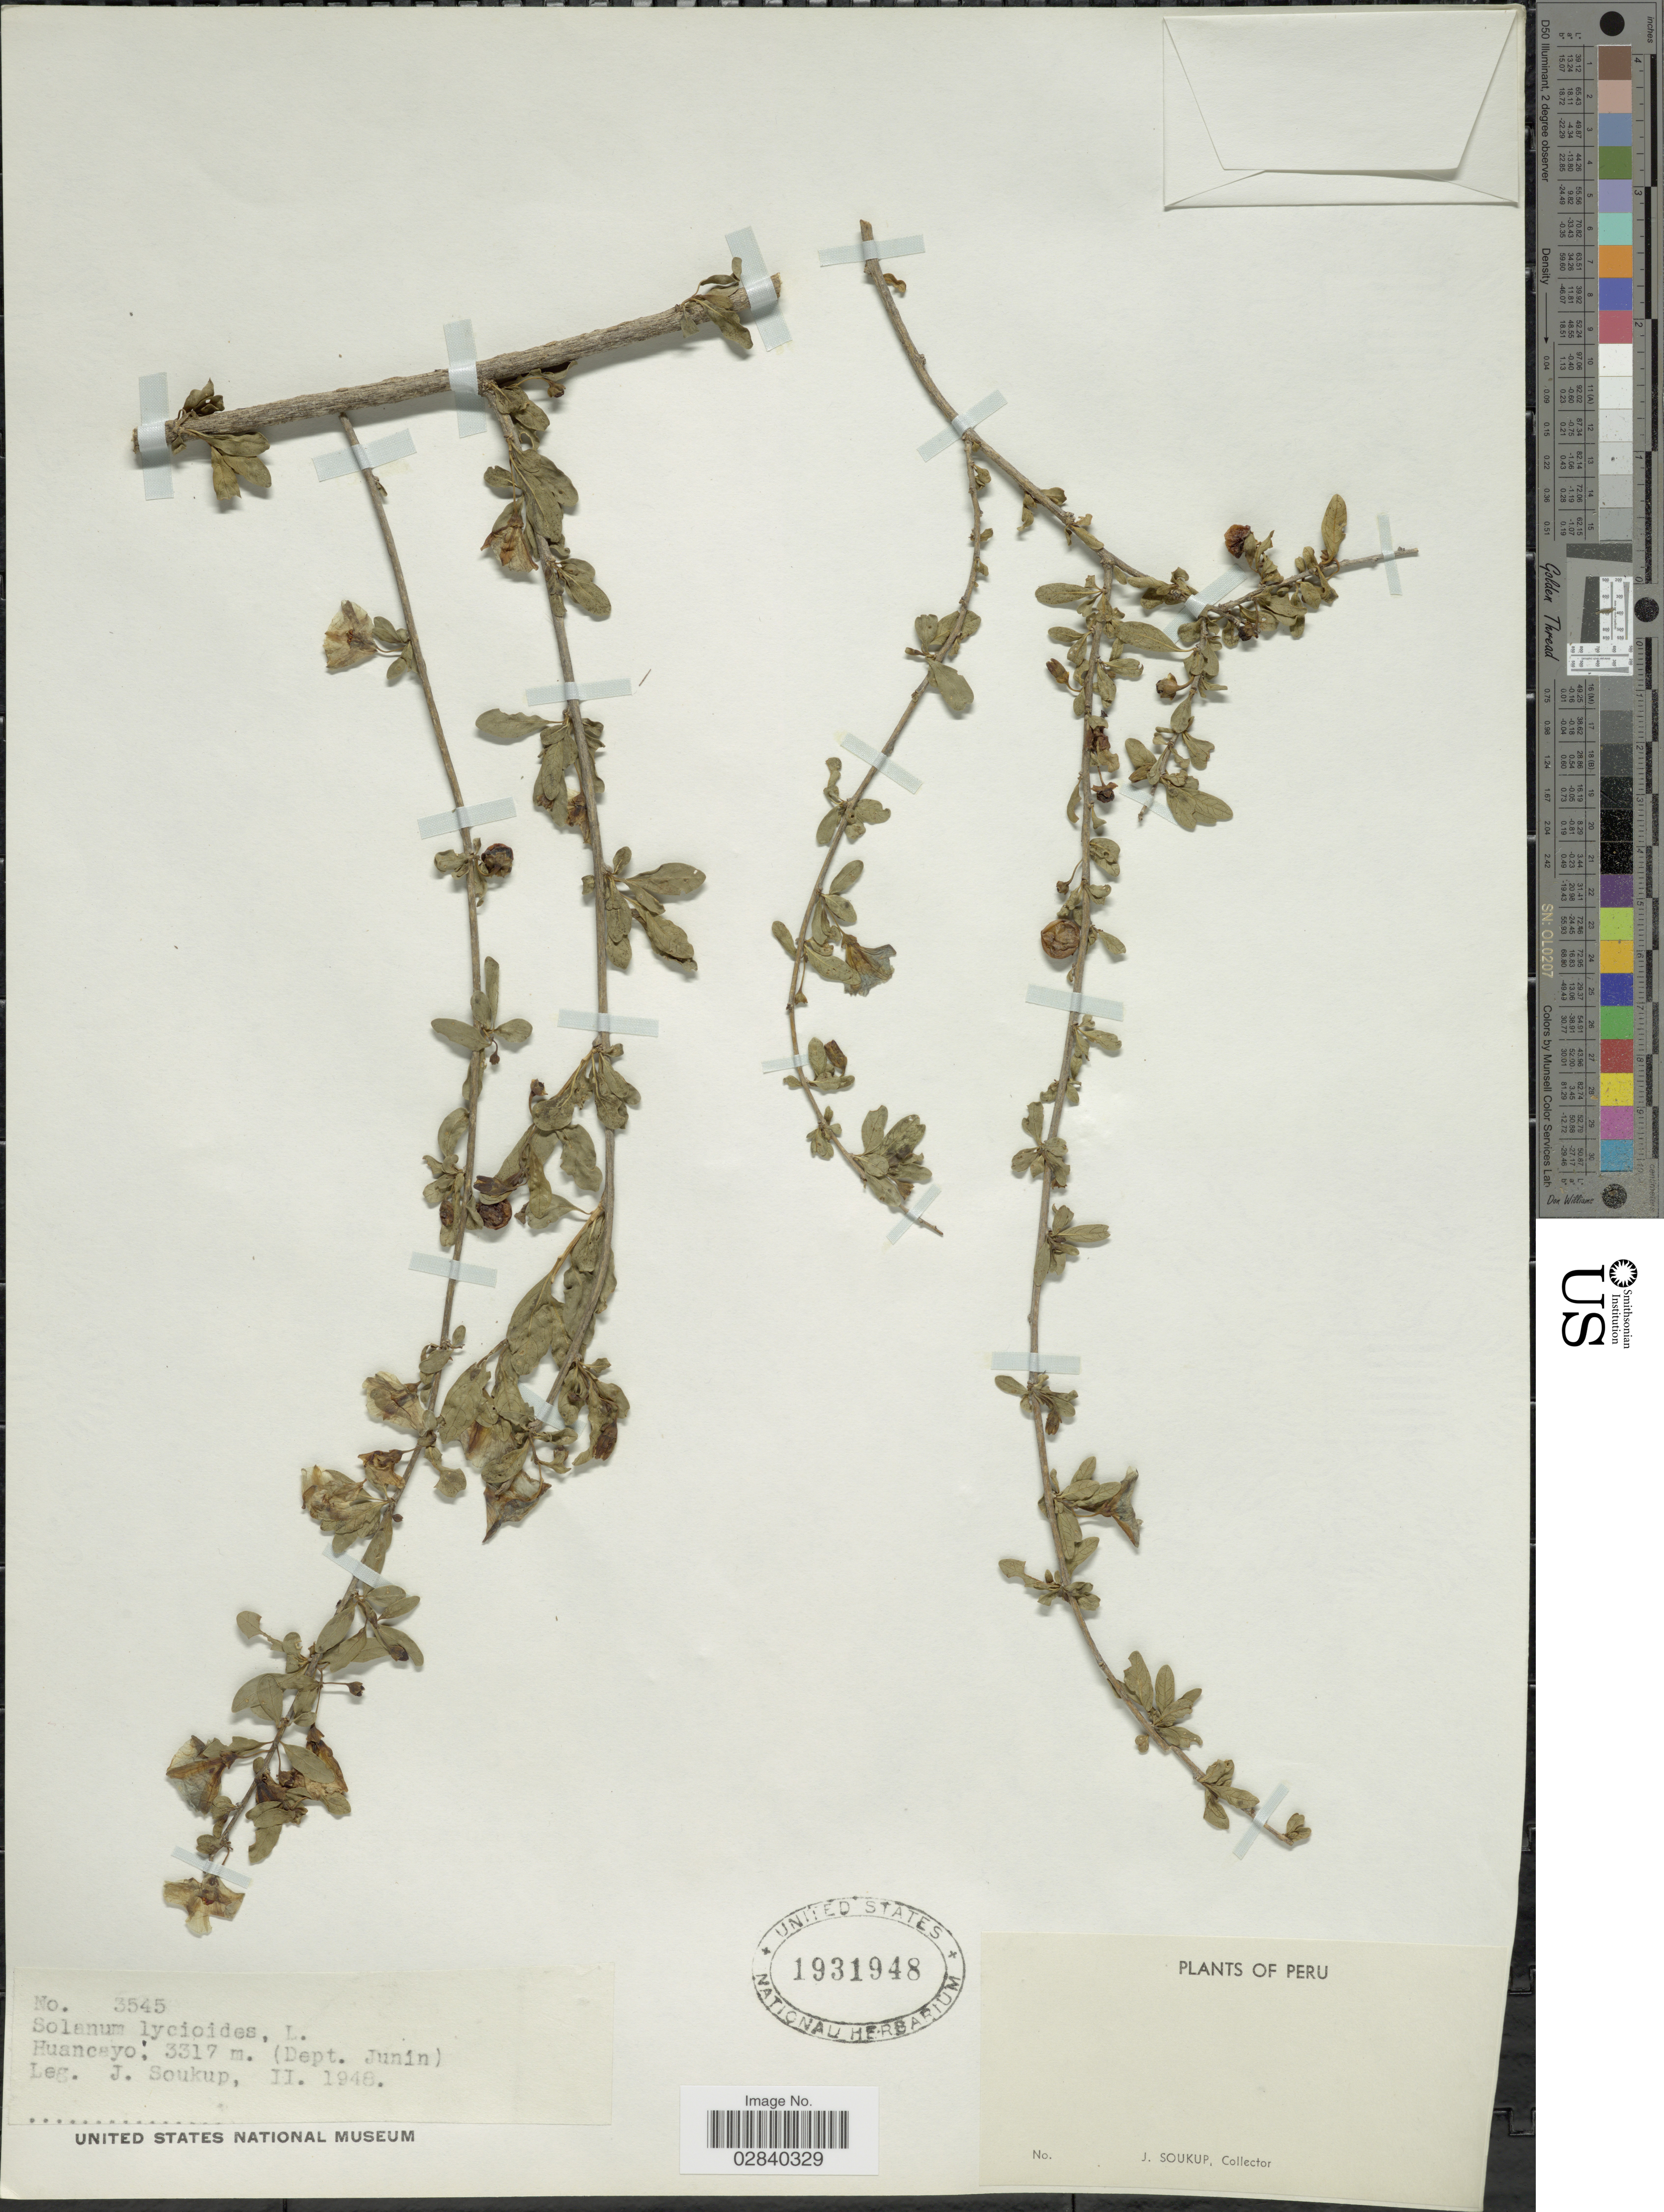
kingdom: Plantae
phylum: Tracheophyta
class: Magnoliopsida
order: Solanales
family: Solanaceae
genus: Lycianthes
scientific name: Lycianthes lycioides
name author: (L.) Hassl.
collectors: J. Soukup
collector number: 3545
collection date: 1948-02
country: Peru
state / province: Junín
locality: Huancayo (Dept. Junín).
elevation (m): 3317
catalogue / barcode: US 1931948